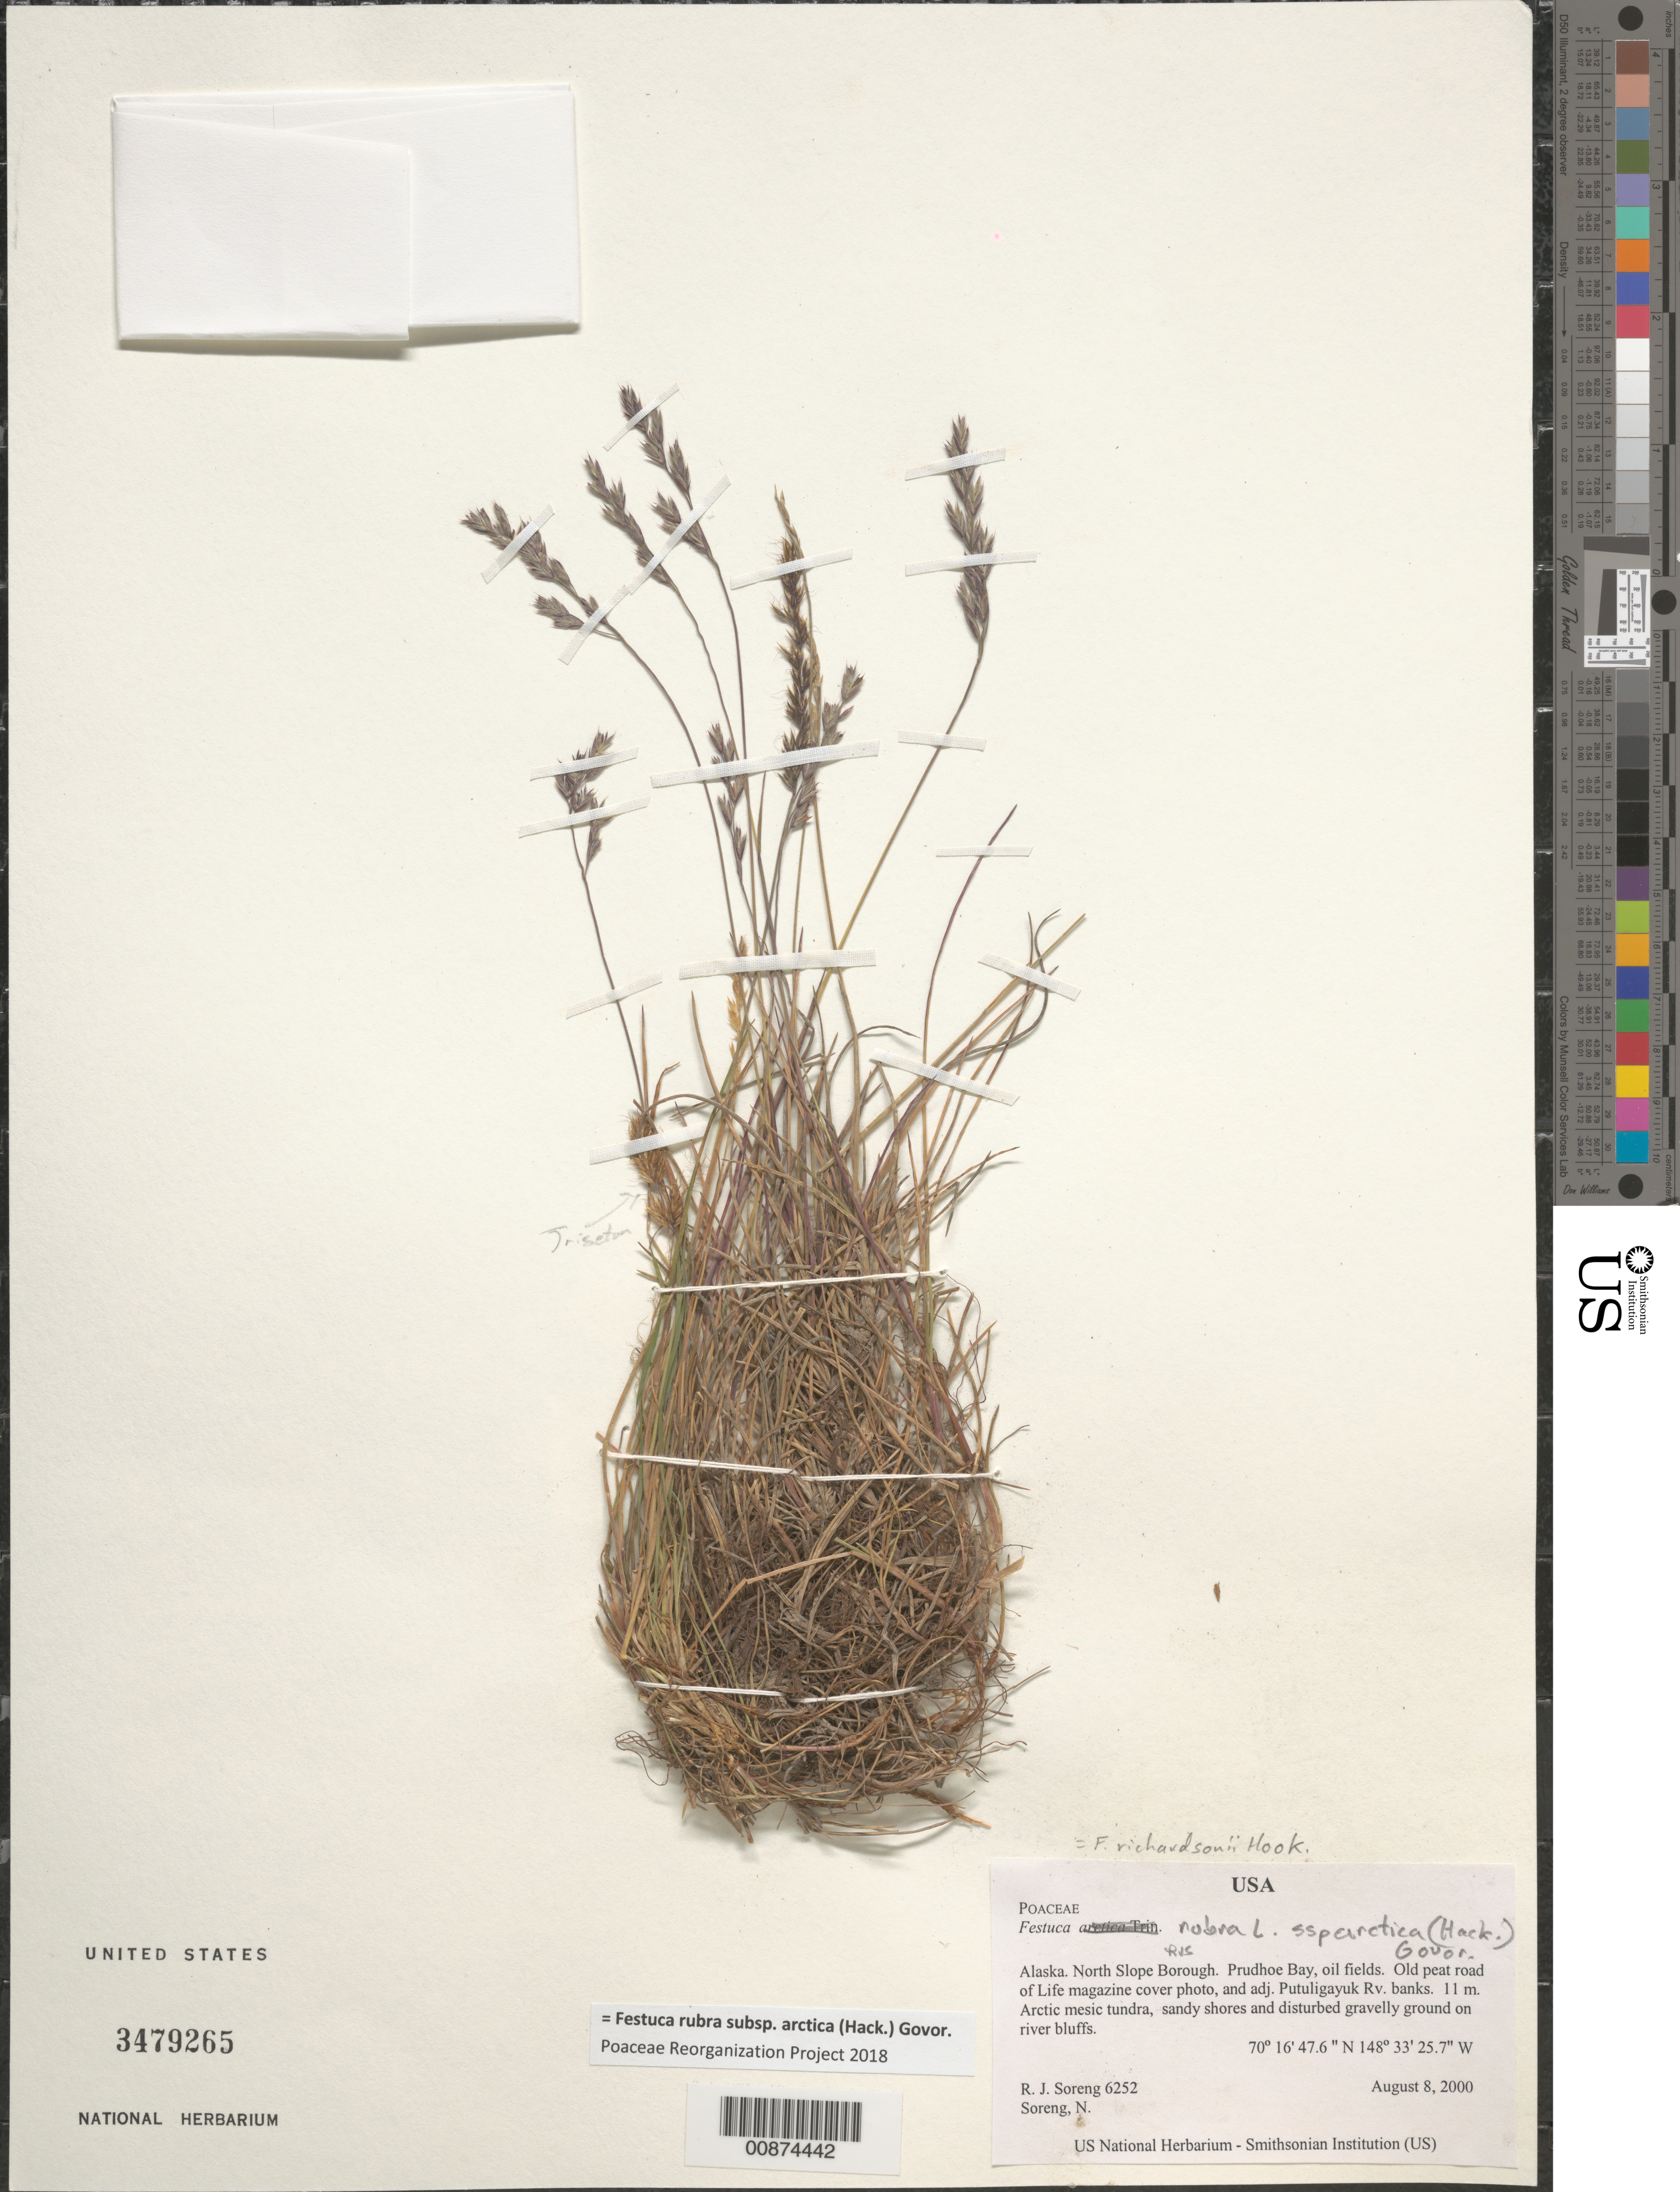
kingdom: Plantae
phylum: Tracheophyta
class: Liliopsida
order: Poales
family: Poaceae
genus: Festuca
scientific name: Festuca rubra subsp. arctica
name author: (Hack.) Govor.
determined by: Poaceae Reorganization Project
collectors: R. J. Soreng & N. L. Soreng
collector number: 6252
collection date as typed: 08 Aug 2000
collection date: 2000-08-08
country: United States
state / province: Alaska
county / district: North Slope Borough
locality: Prudhoe Bay, oil fields. Old peat road of Life magazine cover photo, and adj. Putuligayuk Rv. banks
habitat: Arctic mesic tundra, sandy shores and disturbed gravelly ground on river bluffs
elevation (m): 11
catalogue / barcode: US 3479265